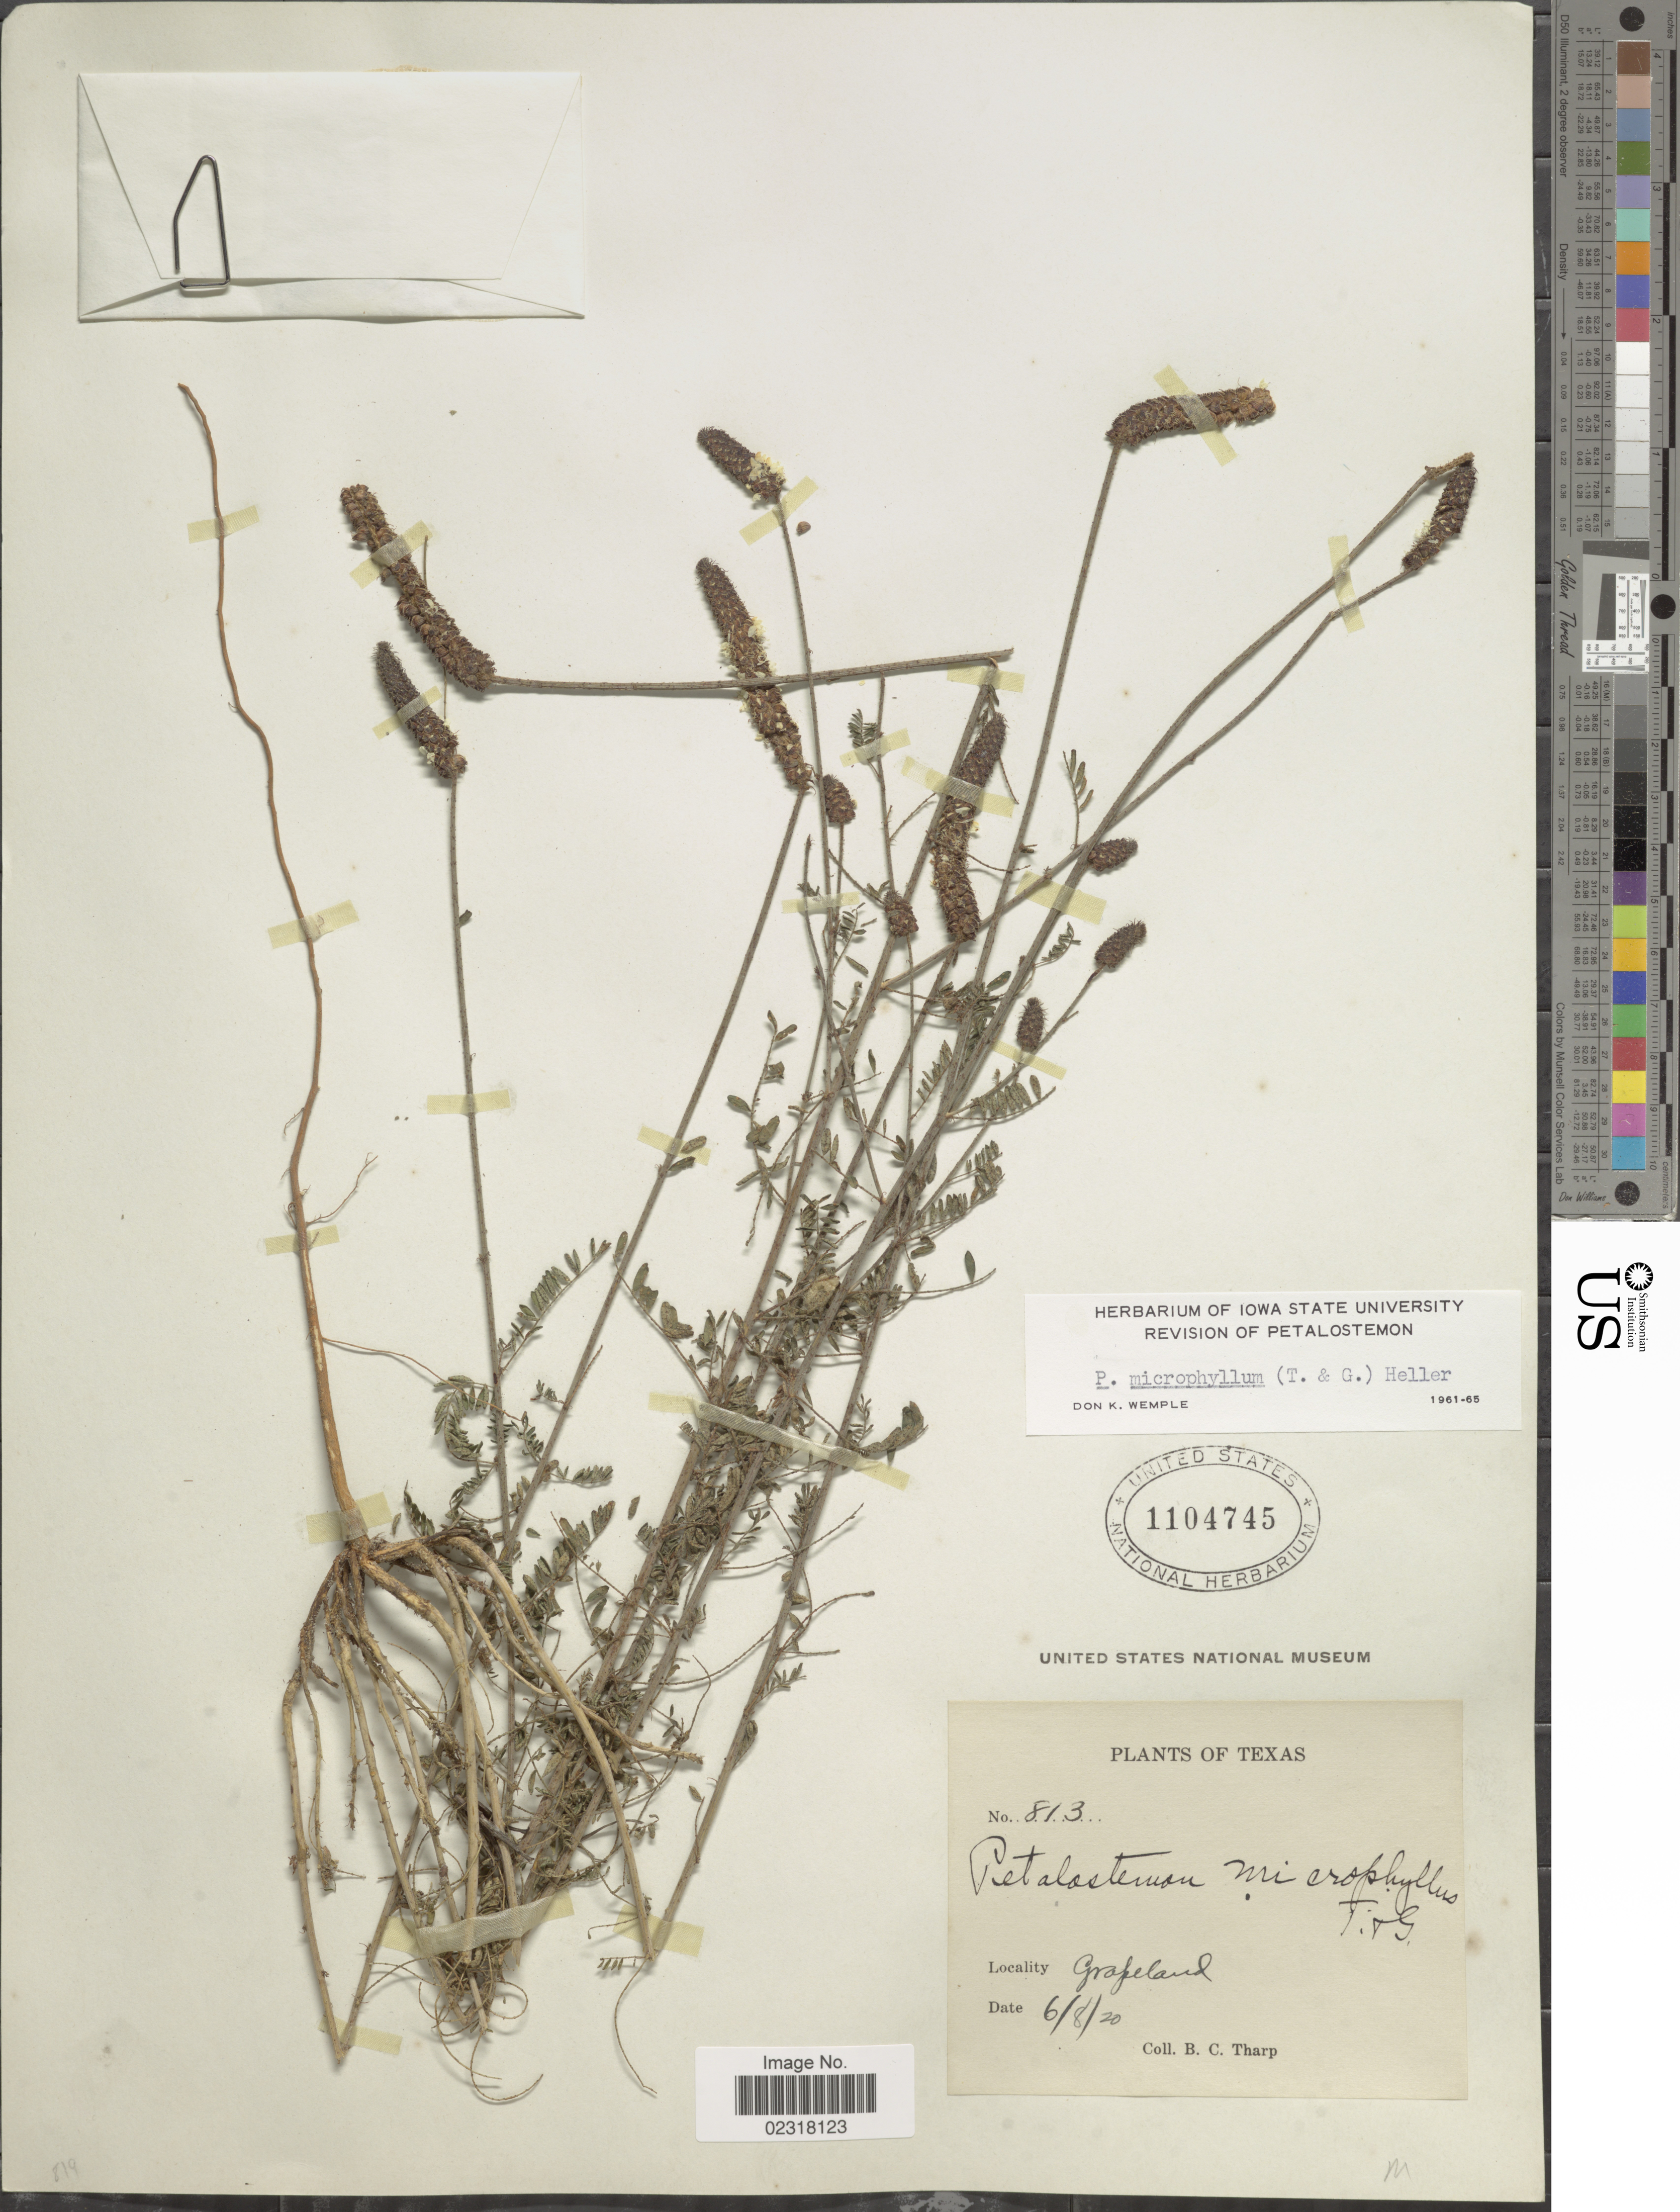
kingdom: Plantae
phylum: Tracheophyta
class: Magnoliopsida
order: Fabales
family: Fabaceae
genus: Dalea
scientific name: Dalea phleoides var. microphylla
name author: (Torr. & A. Gray) Barneby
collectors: B. C. Tharp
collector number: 813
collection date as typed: Transcribed d/m/y: 8/6/20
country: United States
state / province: Texas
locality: Grapeland.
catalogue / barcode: US 1104745